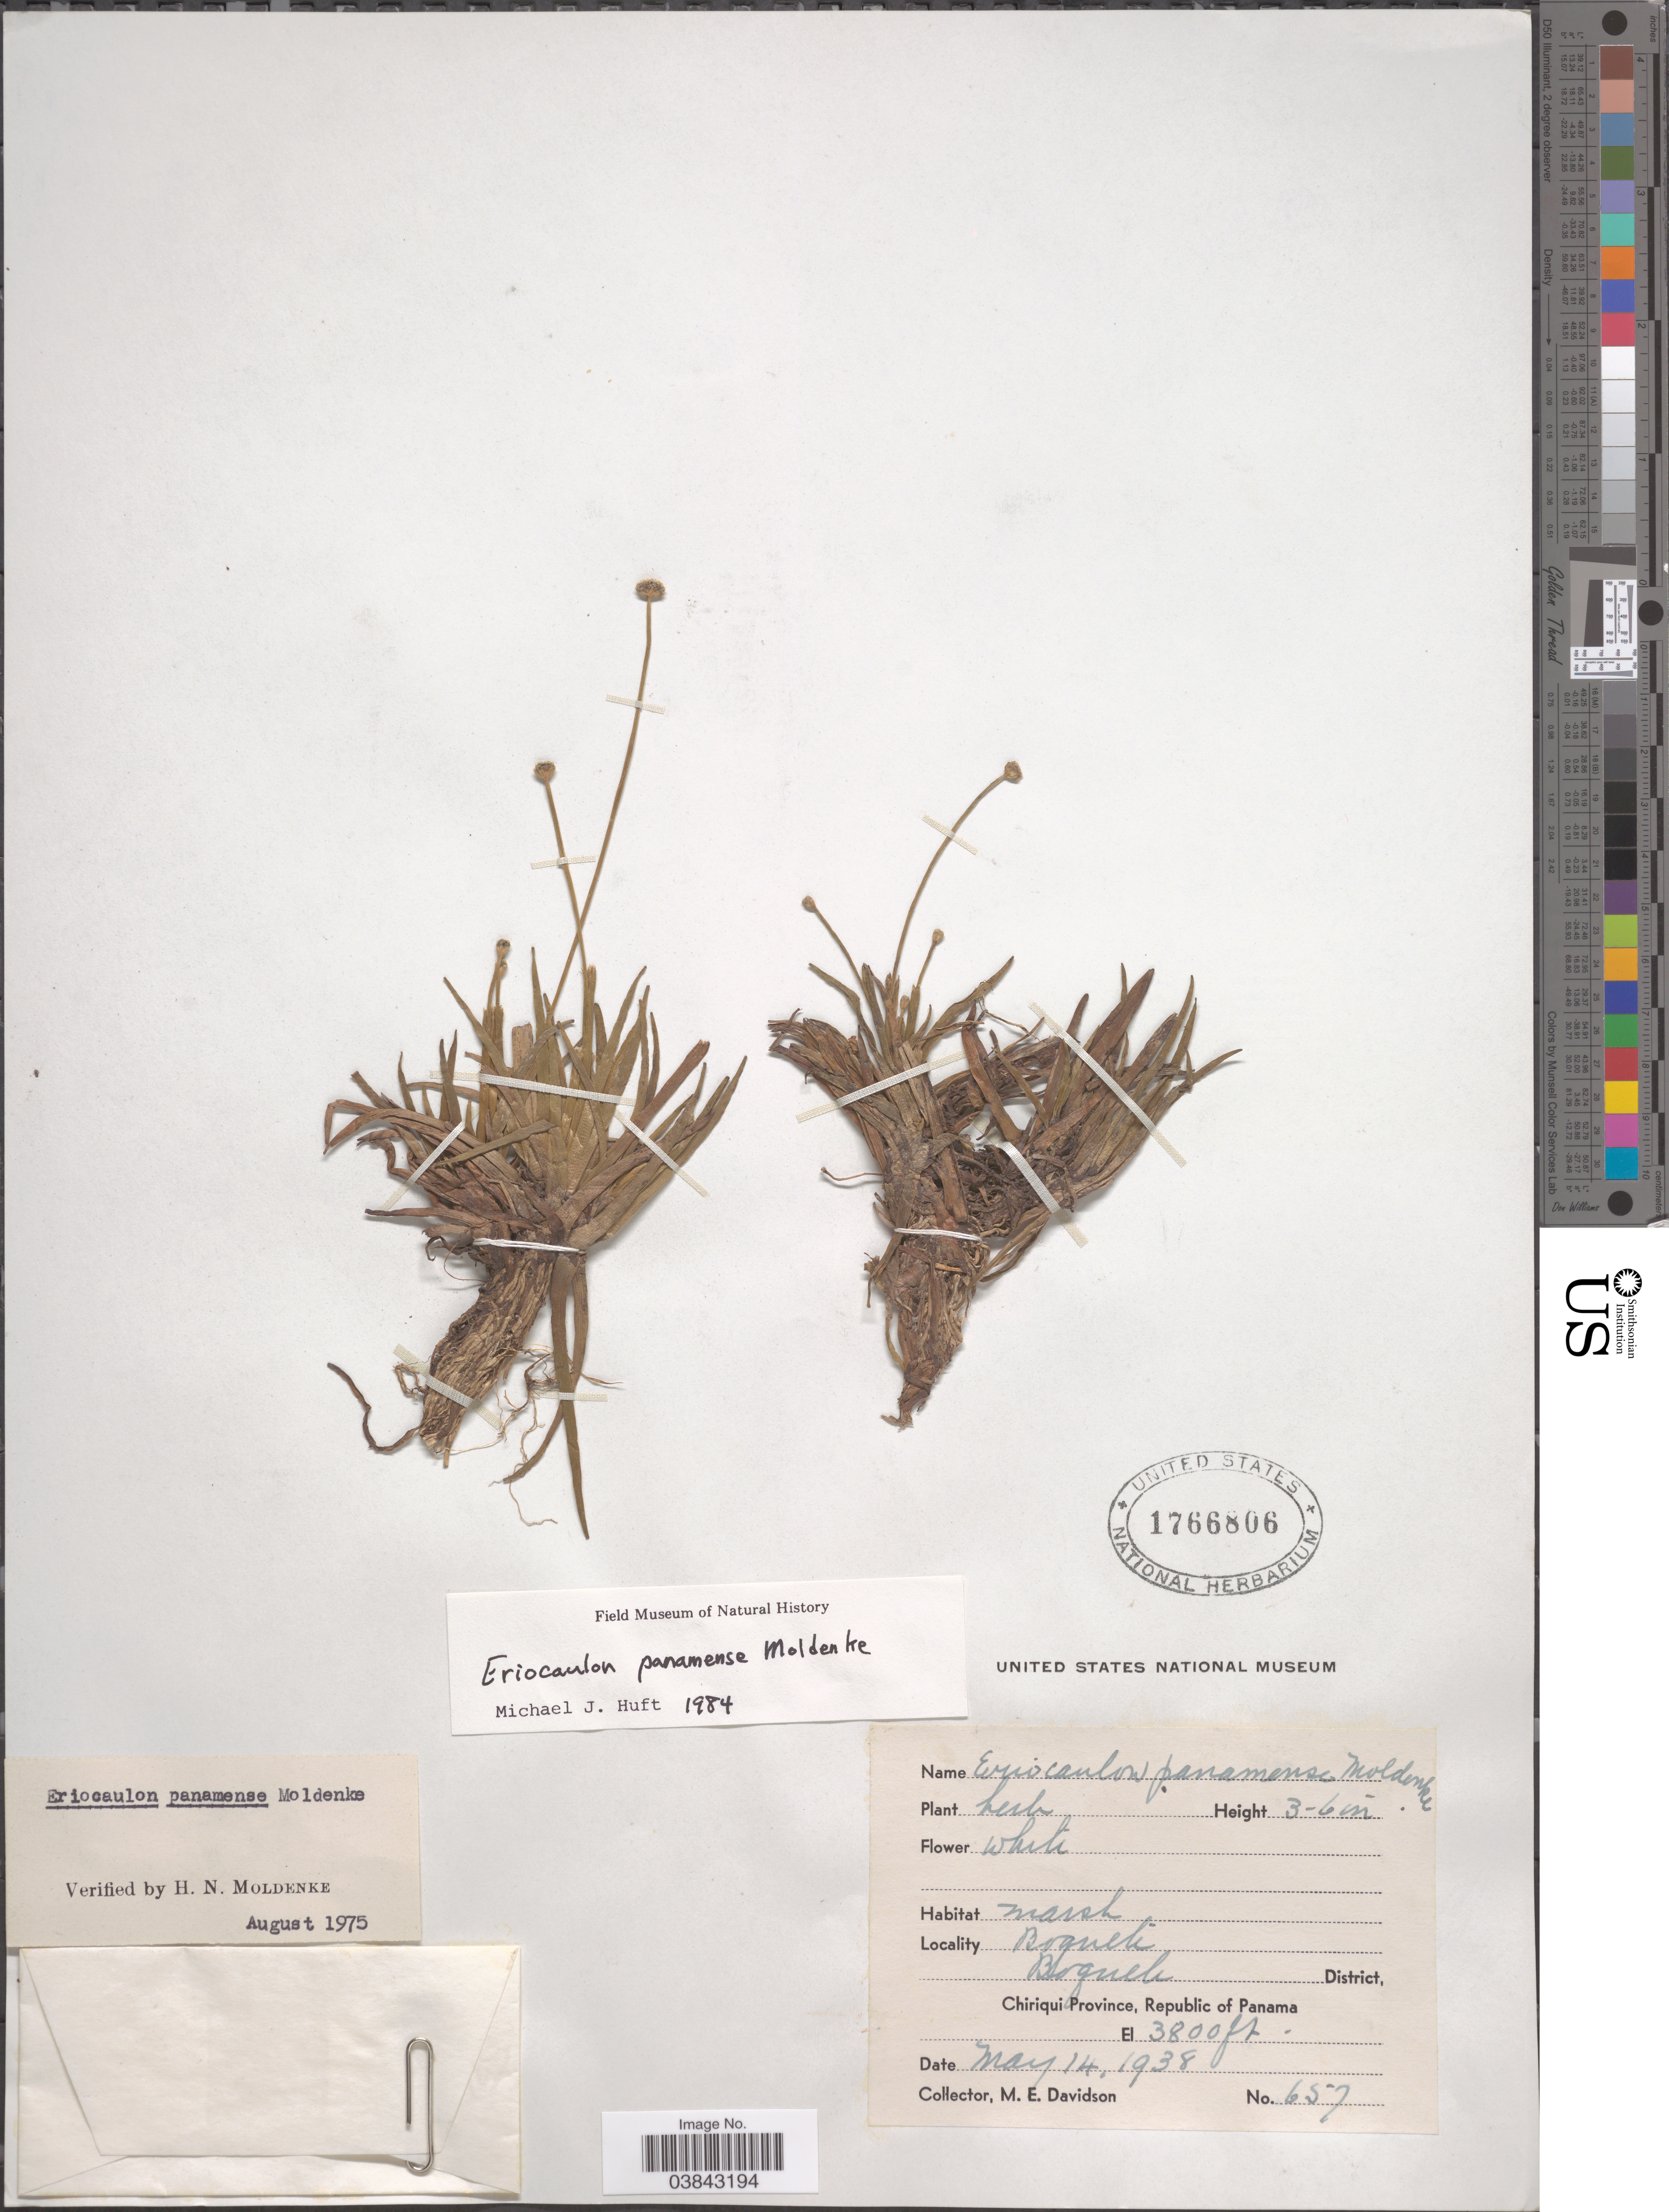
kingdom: Plantae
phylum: Tracheophyta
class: Liliopsida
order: Poales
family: Eriocaulaceae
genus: Eriocaulon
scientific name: Eriocaulon panamense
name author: Moldenke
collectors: M. E. Davidson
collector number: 657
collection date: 1938-05-14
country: Panama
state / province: Chiriqui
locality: Boquete. Boquete District, Republic of Panama.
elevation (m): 1158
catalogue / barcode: US 1766806